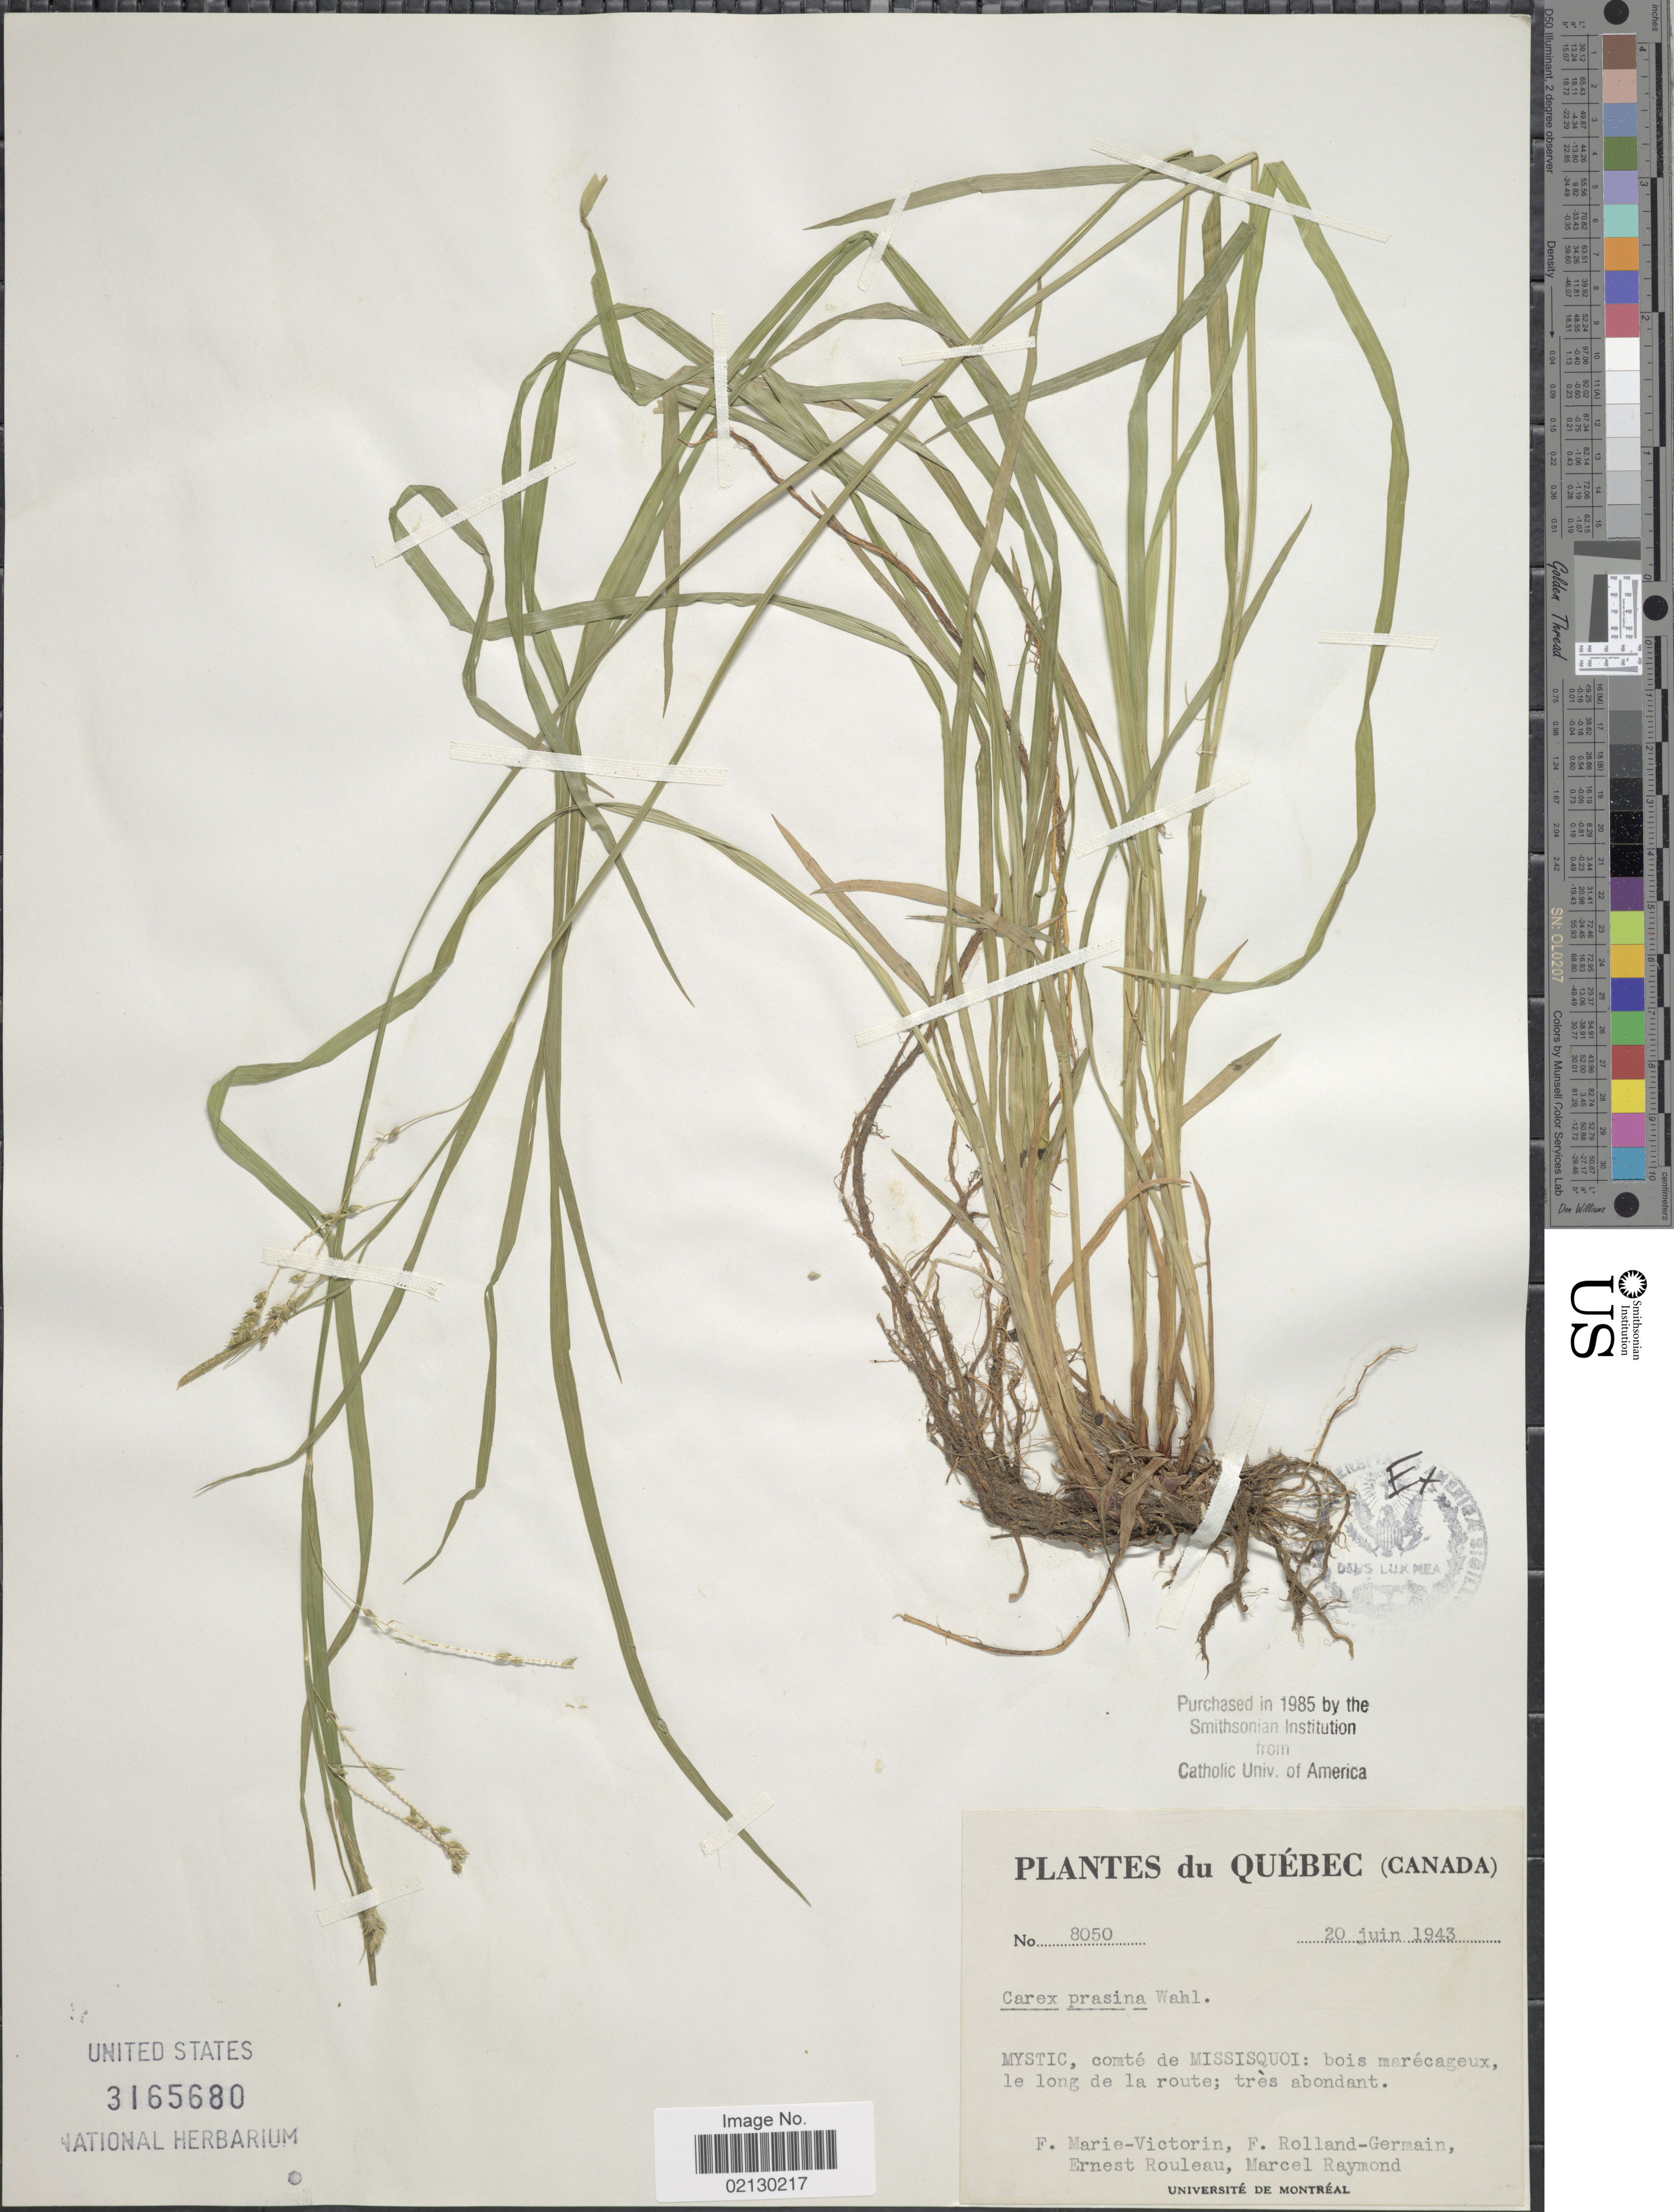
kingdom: Plantae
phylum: Tracheophyta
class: Liliopsida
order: Poales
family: Cyperaceae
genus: Carex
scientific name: Carex prasina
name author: Wahlenb.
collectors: F. Marie-Victorin, Rolland-Germain, J. Rouleau & M. Raymond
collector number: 8050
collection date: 1943-06-20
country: Canada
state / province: Quebec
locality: Mystic, comte de Missisquoi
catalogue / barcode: US 3165680